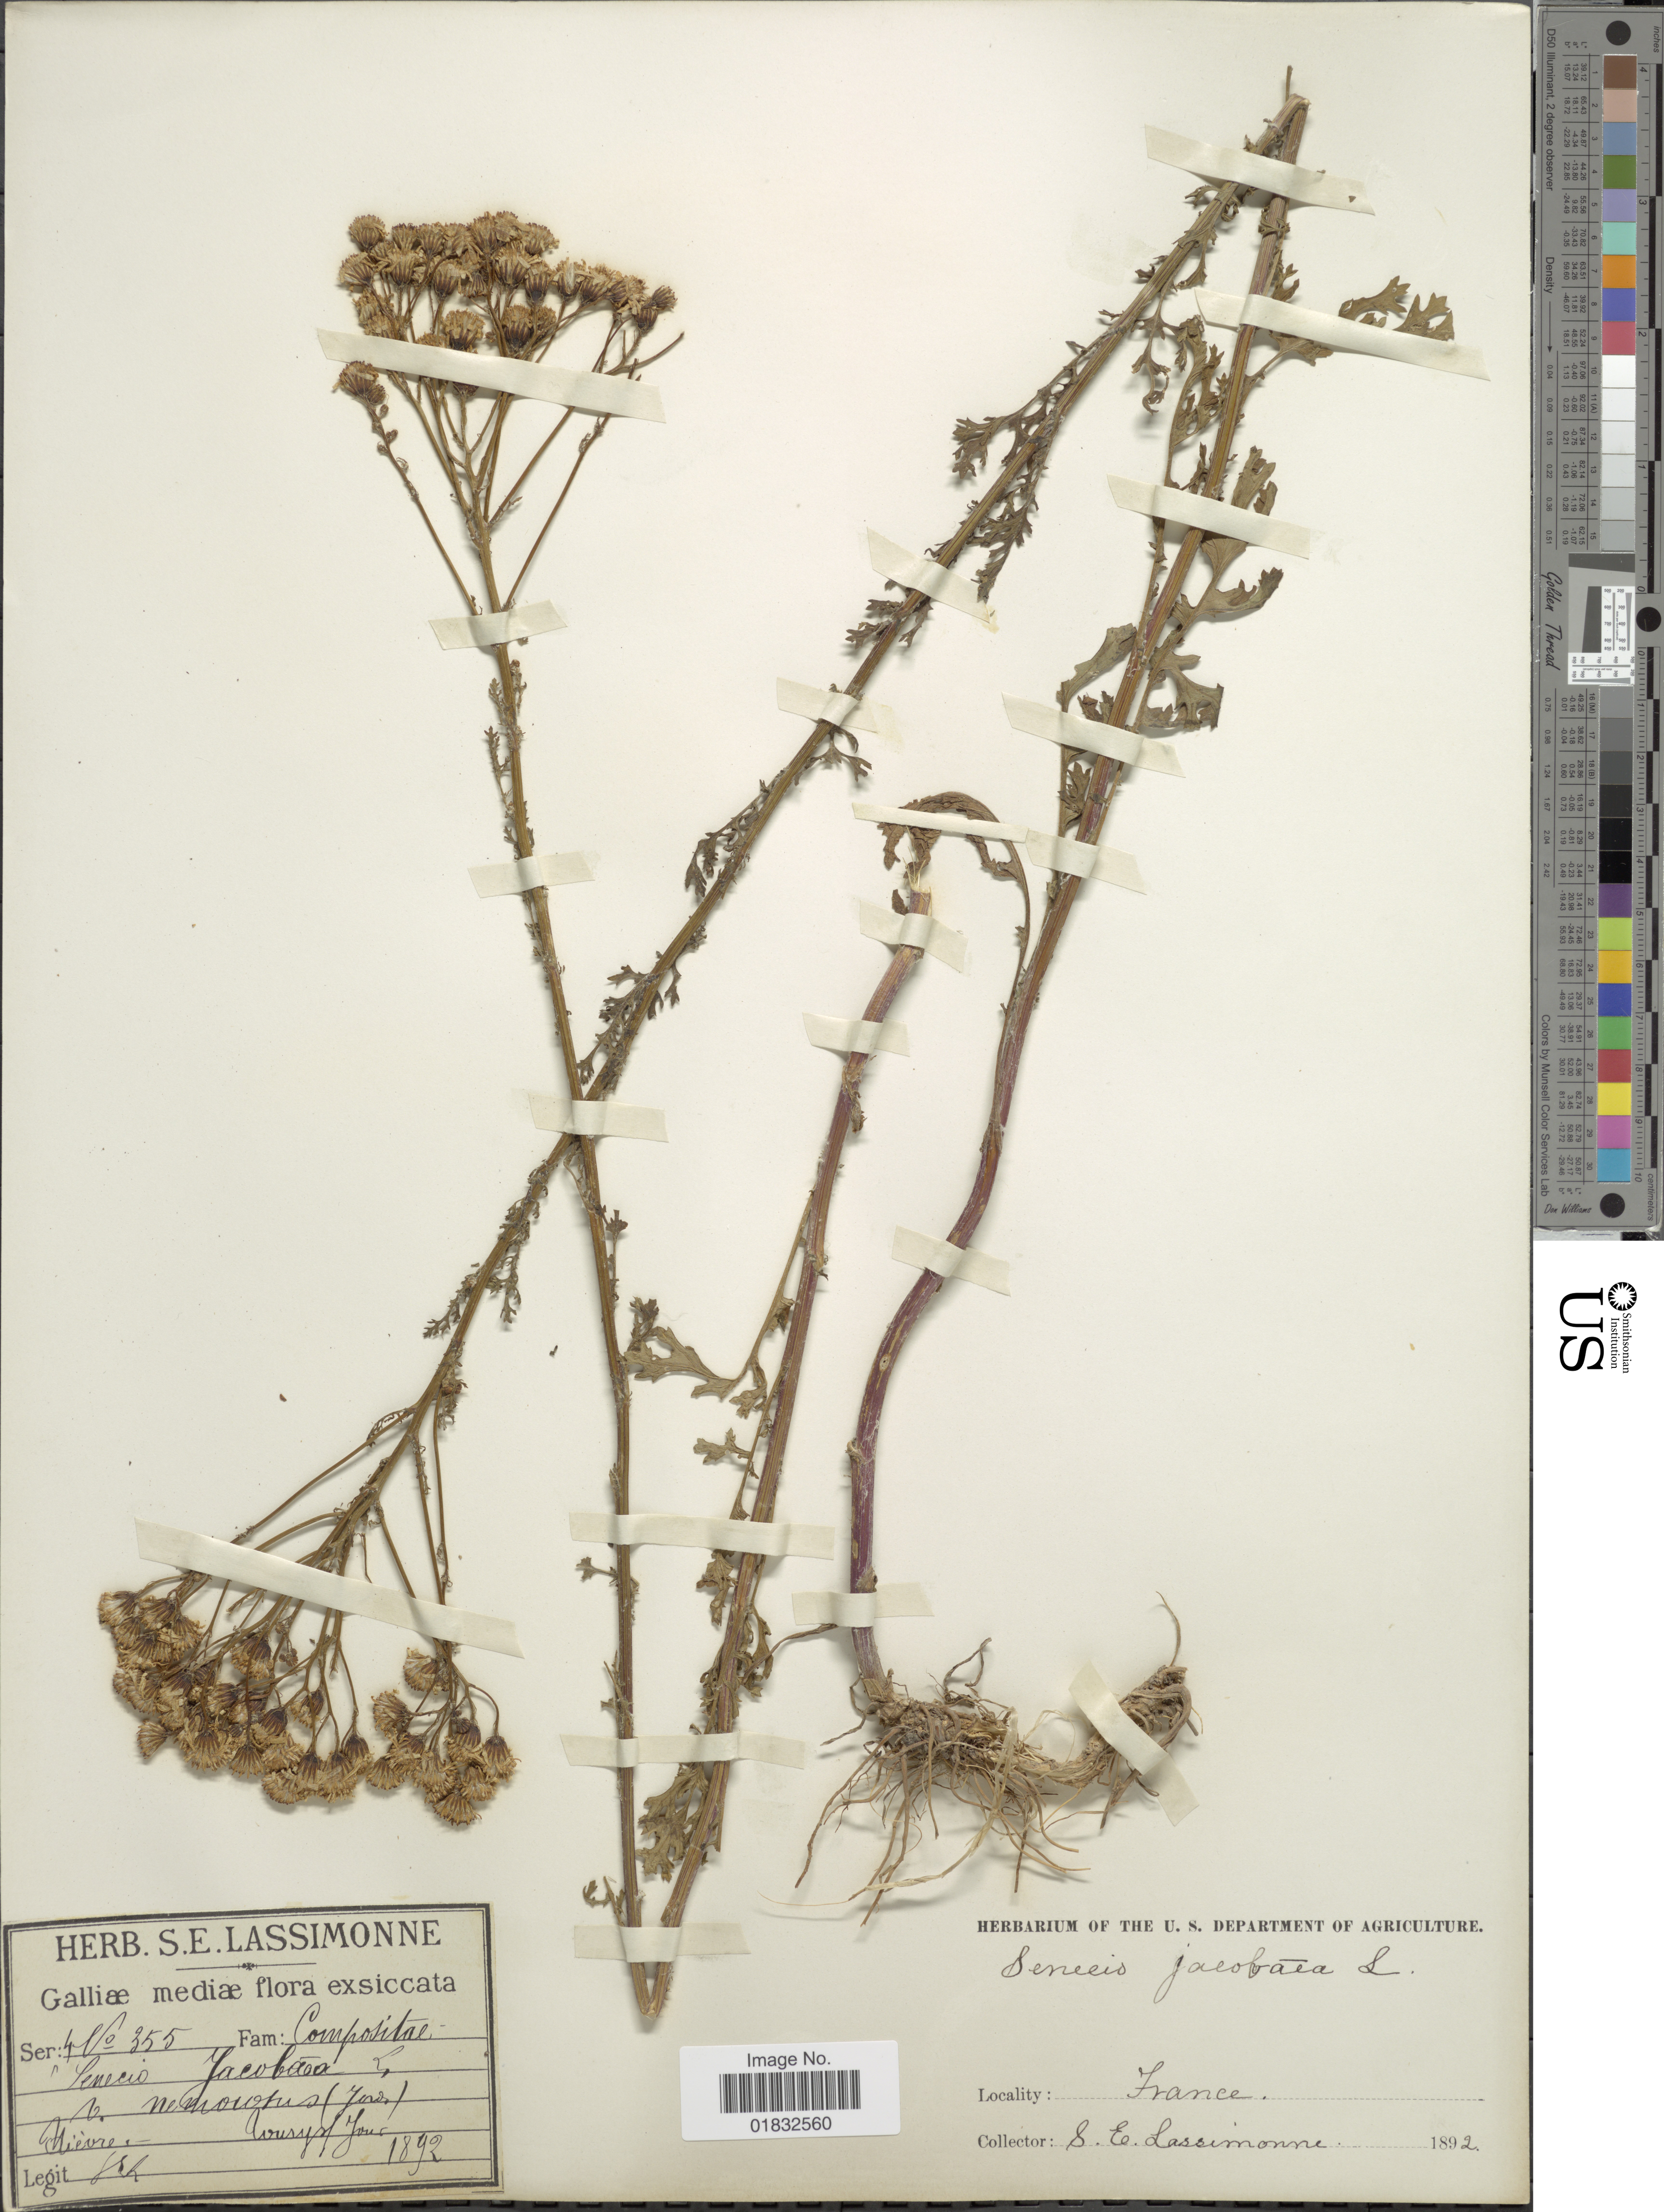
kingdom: Plantae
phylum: Tracheophyta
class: Magnoliopsida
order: Asterales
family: Asteraceae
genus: Jacobaea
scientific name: Jacobaea vulgaris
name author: Gaertn.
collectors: S. Lassimonne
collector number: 355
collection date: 1892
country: France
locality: Galliæ mediæ [illegible text]